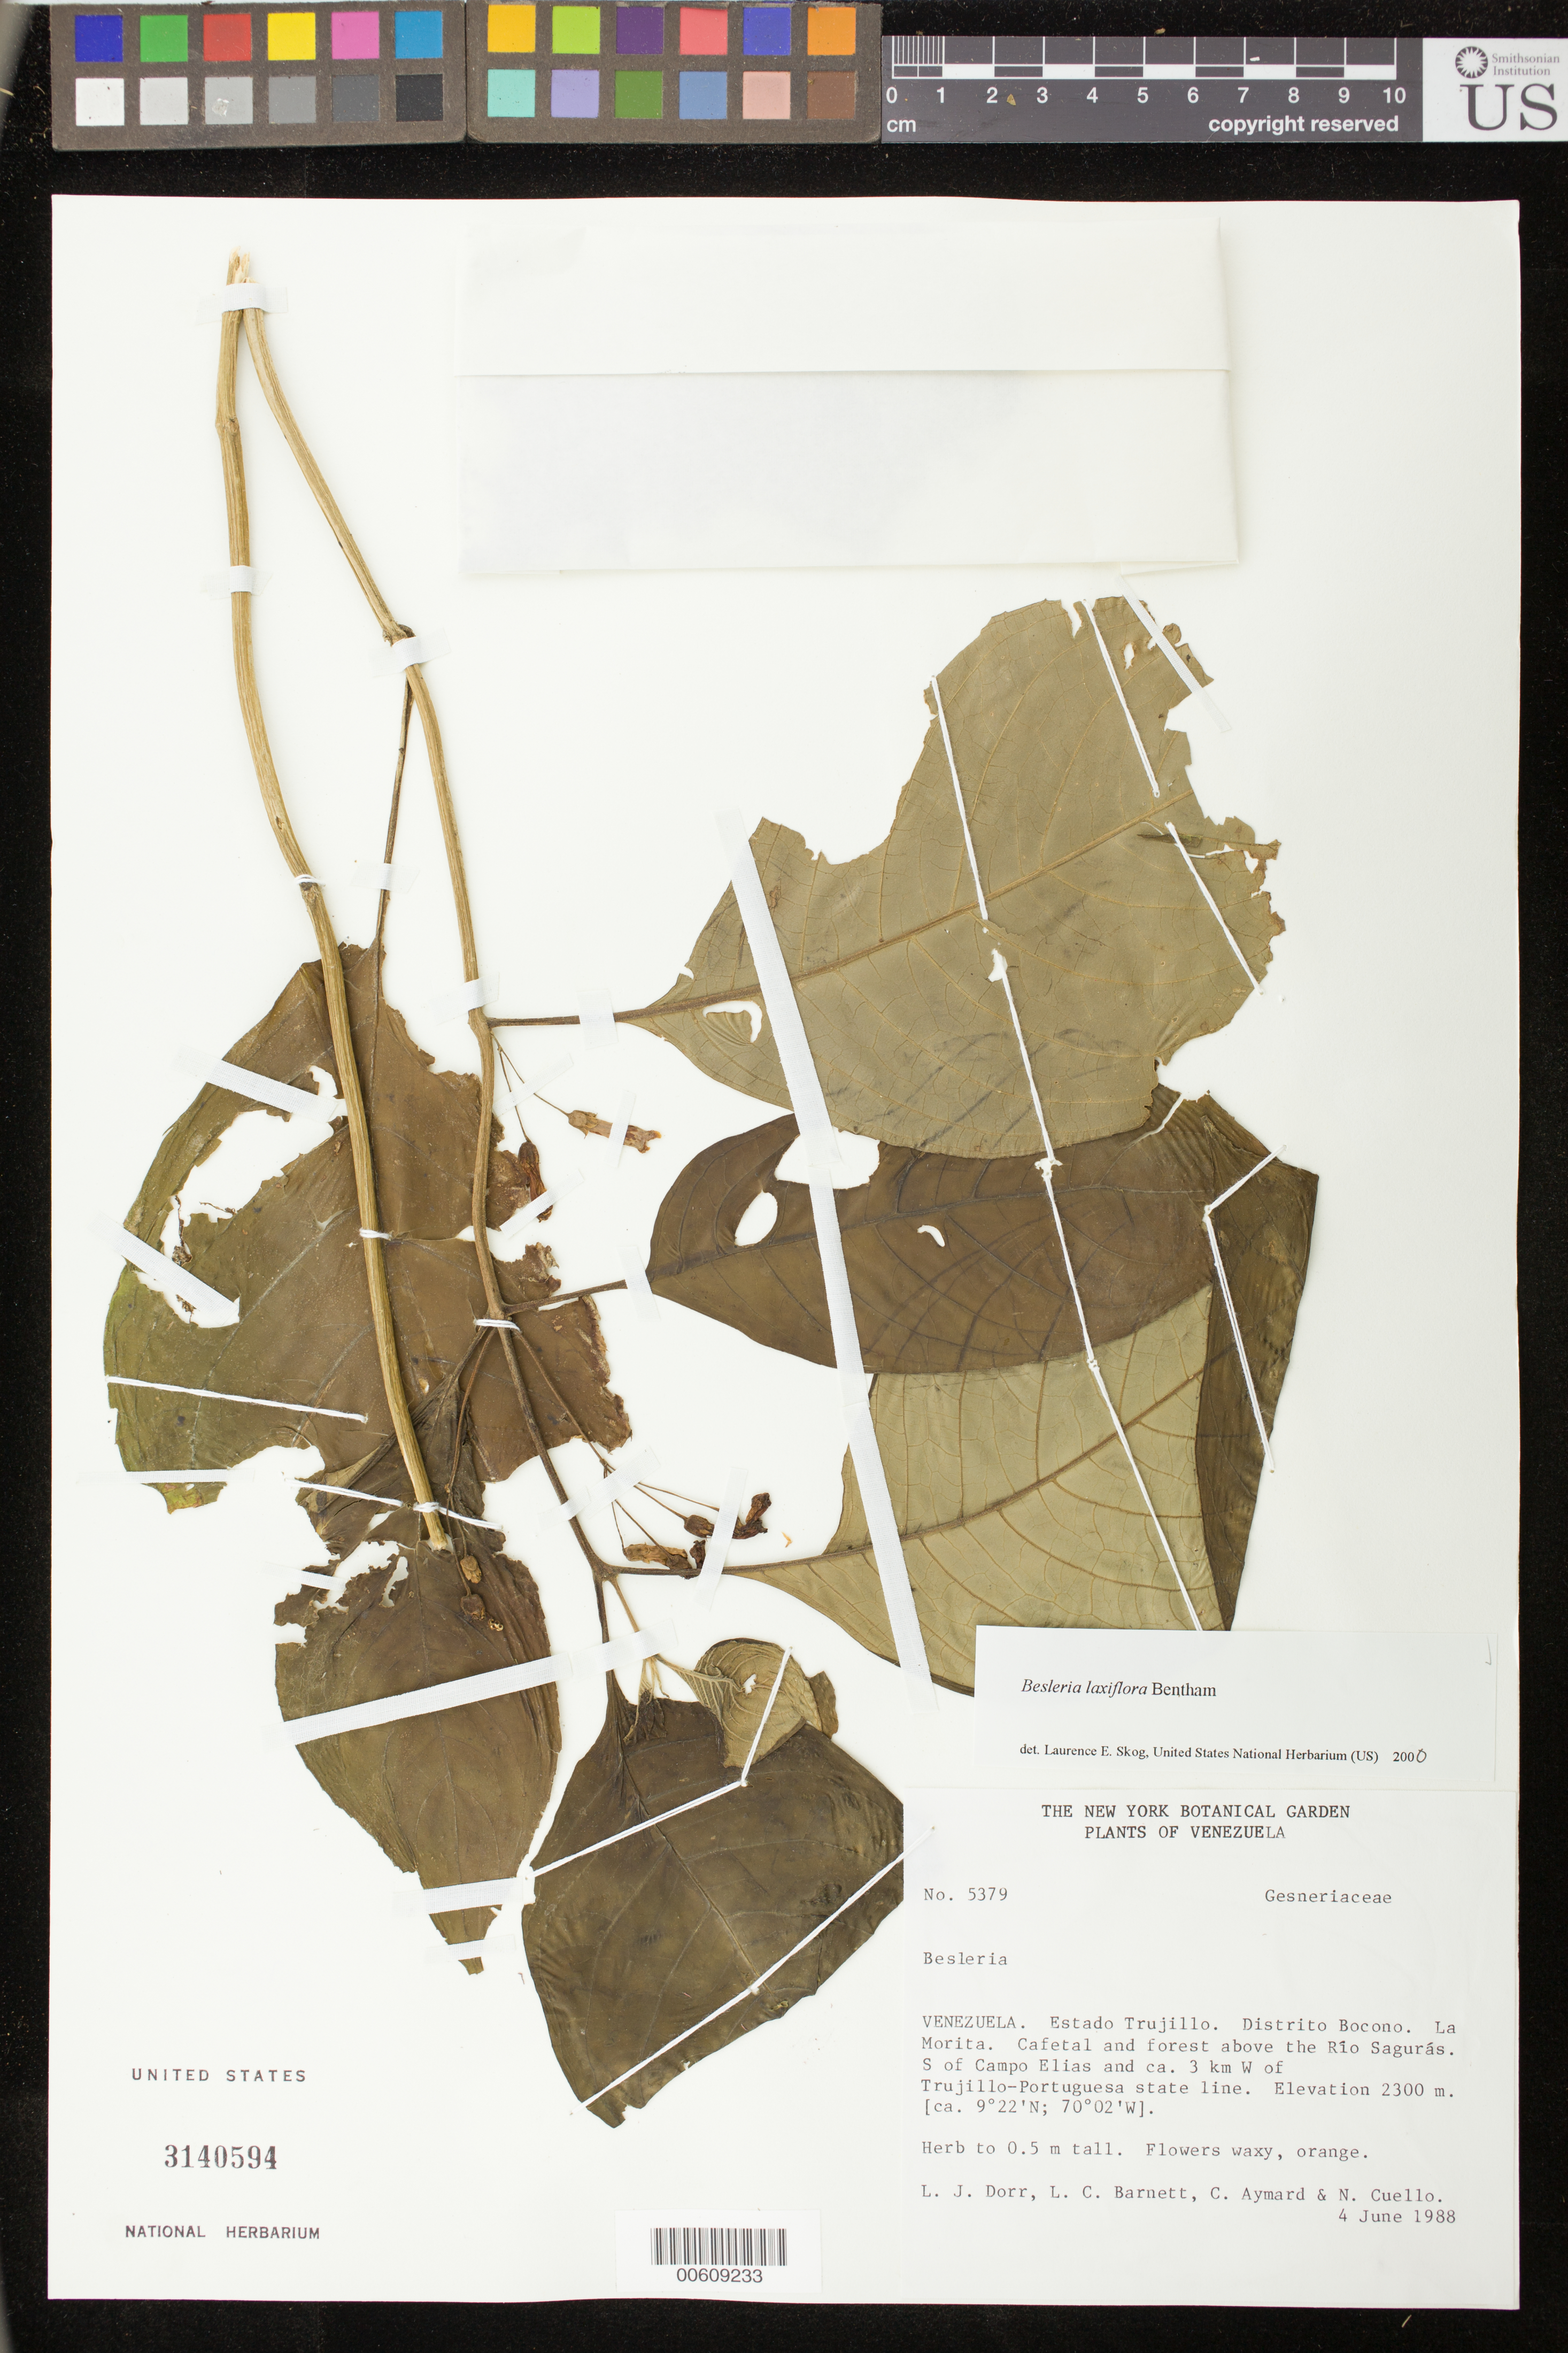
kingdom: Plantae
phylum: Tracheophyta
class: Magnoliopsida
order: Lamiales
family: Gesneriaceae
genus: Besleria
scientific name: Besleria laxiflora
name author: Benth.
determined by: Skog, Laurence E.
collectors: L. J. Dorr, L. C. Barnett, G. A. Aymard & N. L. Cuello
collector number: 5379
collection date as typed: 04 Jun 1988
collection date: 1988-06-04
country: Venezuela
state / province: Trujillo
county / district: Boconó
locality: Río Sagurás, S of Campo Elias and ca. 3 km W of Trujillo-Portuguesa state line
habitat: Cafetal and forest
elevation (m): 2300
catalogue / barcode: US 3140594